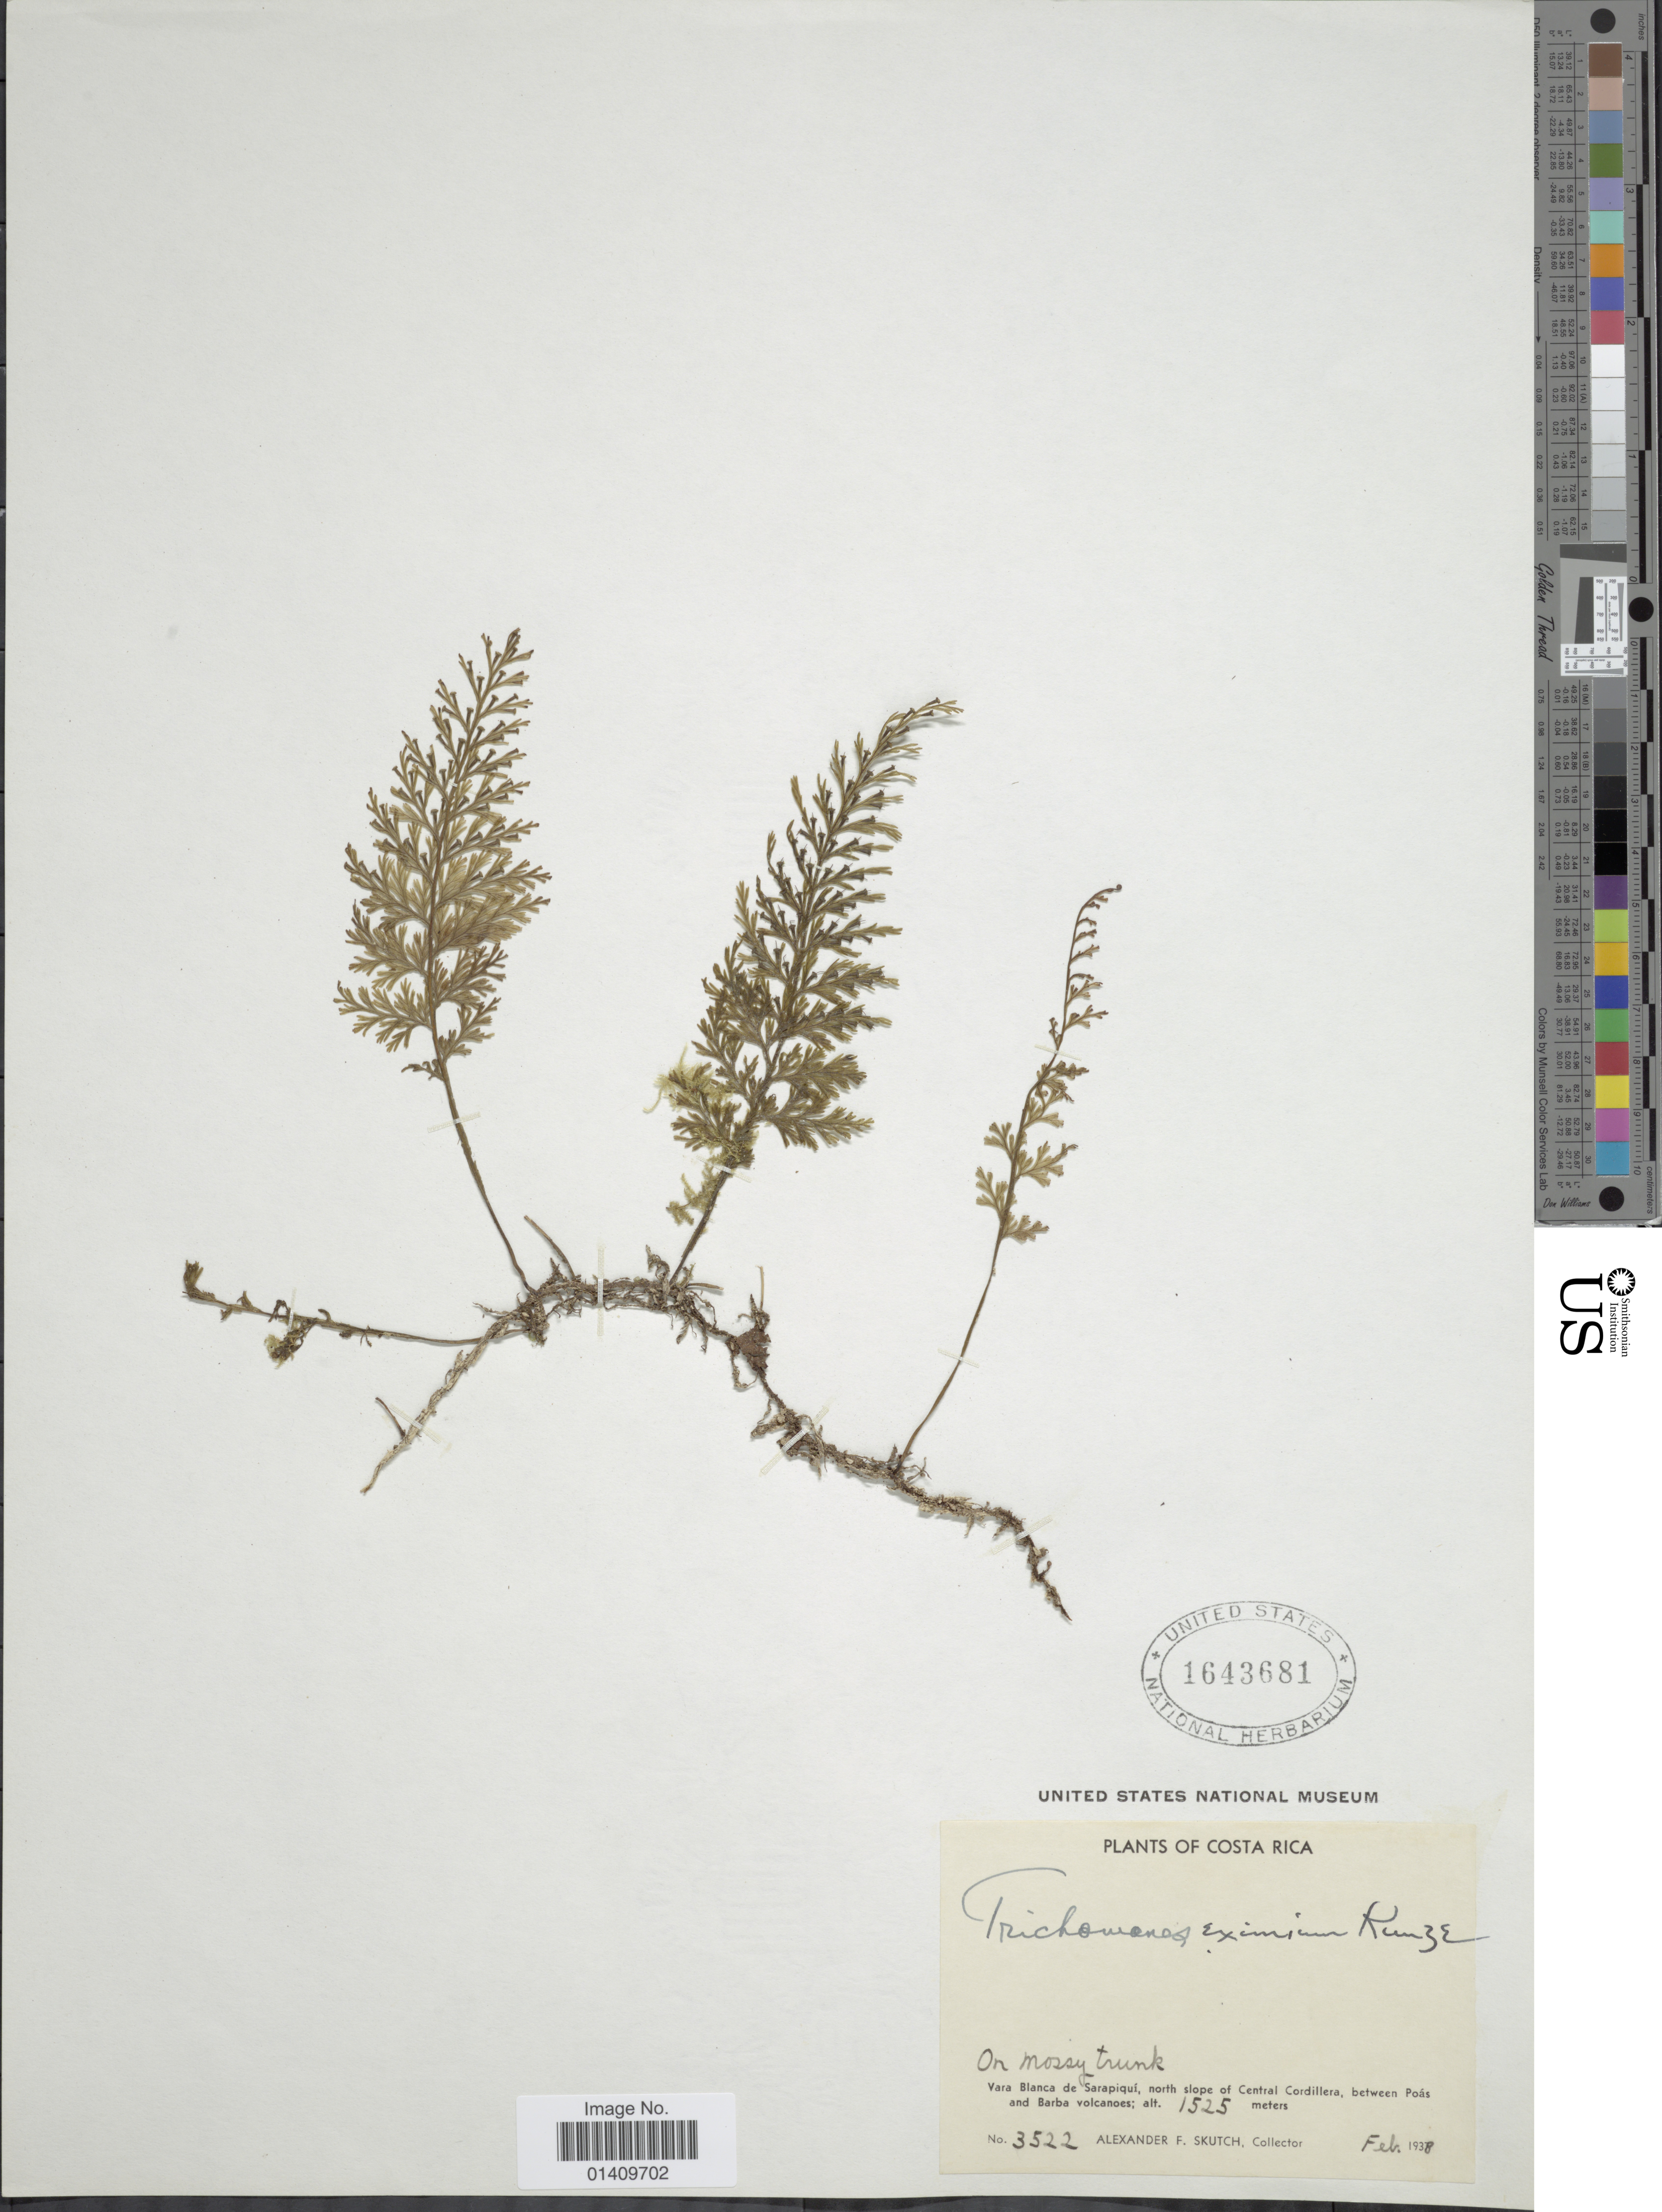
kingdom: Plantae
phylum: Tracheophyta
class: Polypodiopsida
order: Hymenophyllales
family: Hymenophyllaceae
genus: Polyphlebium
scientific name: Polyphlebium diaphanum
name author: (Kunth) Ebihara & Dubuisson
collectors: A. F. Skutch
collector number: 3522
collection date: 1938-02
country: Costa Rica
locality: Vara Blanca de Sarapiqui north slope of central Cordillera between Poas and Barba volcanoes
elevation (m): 1525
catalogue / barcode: US 1643681